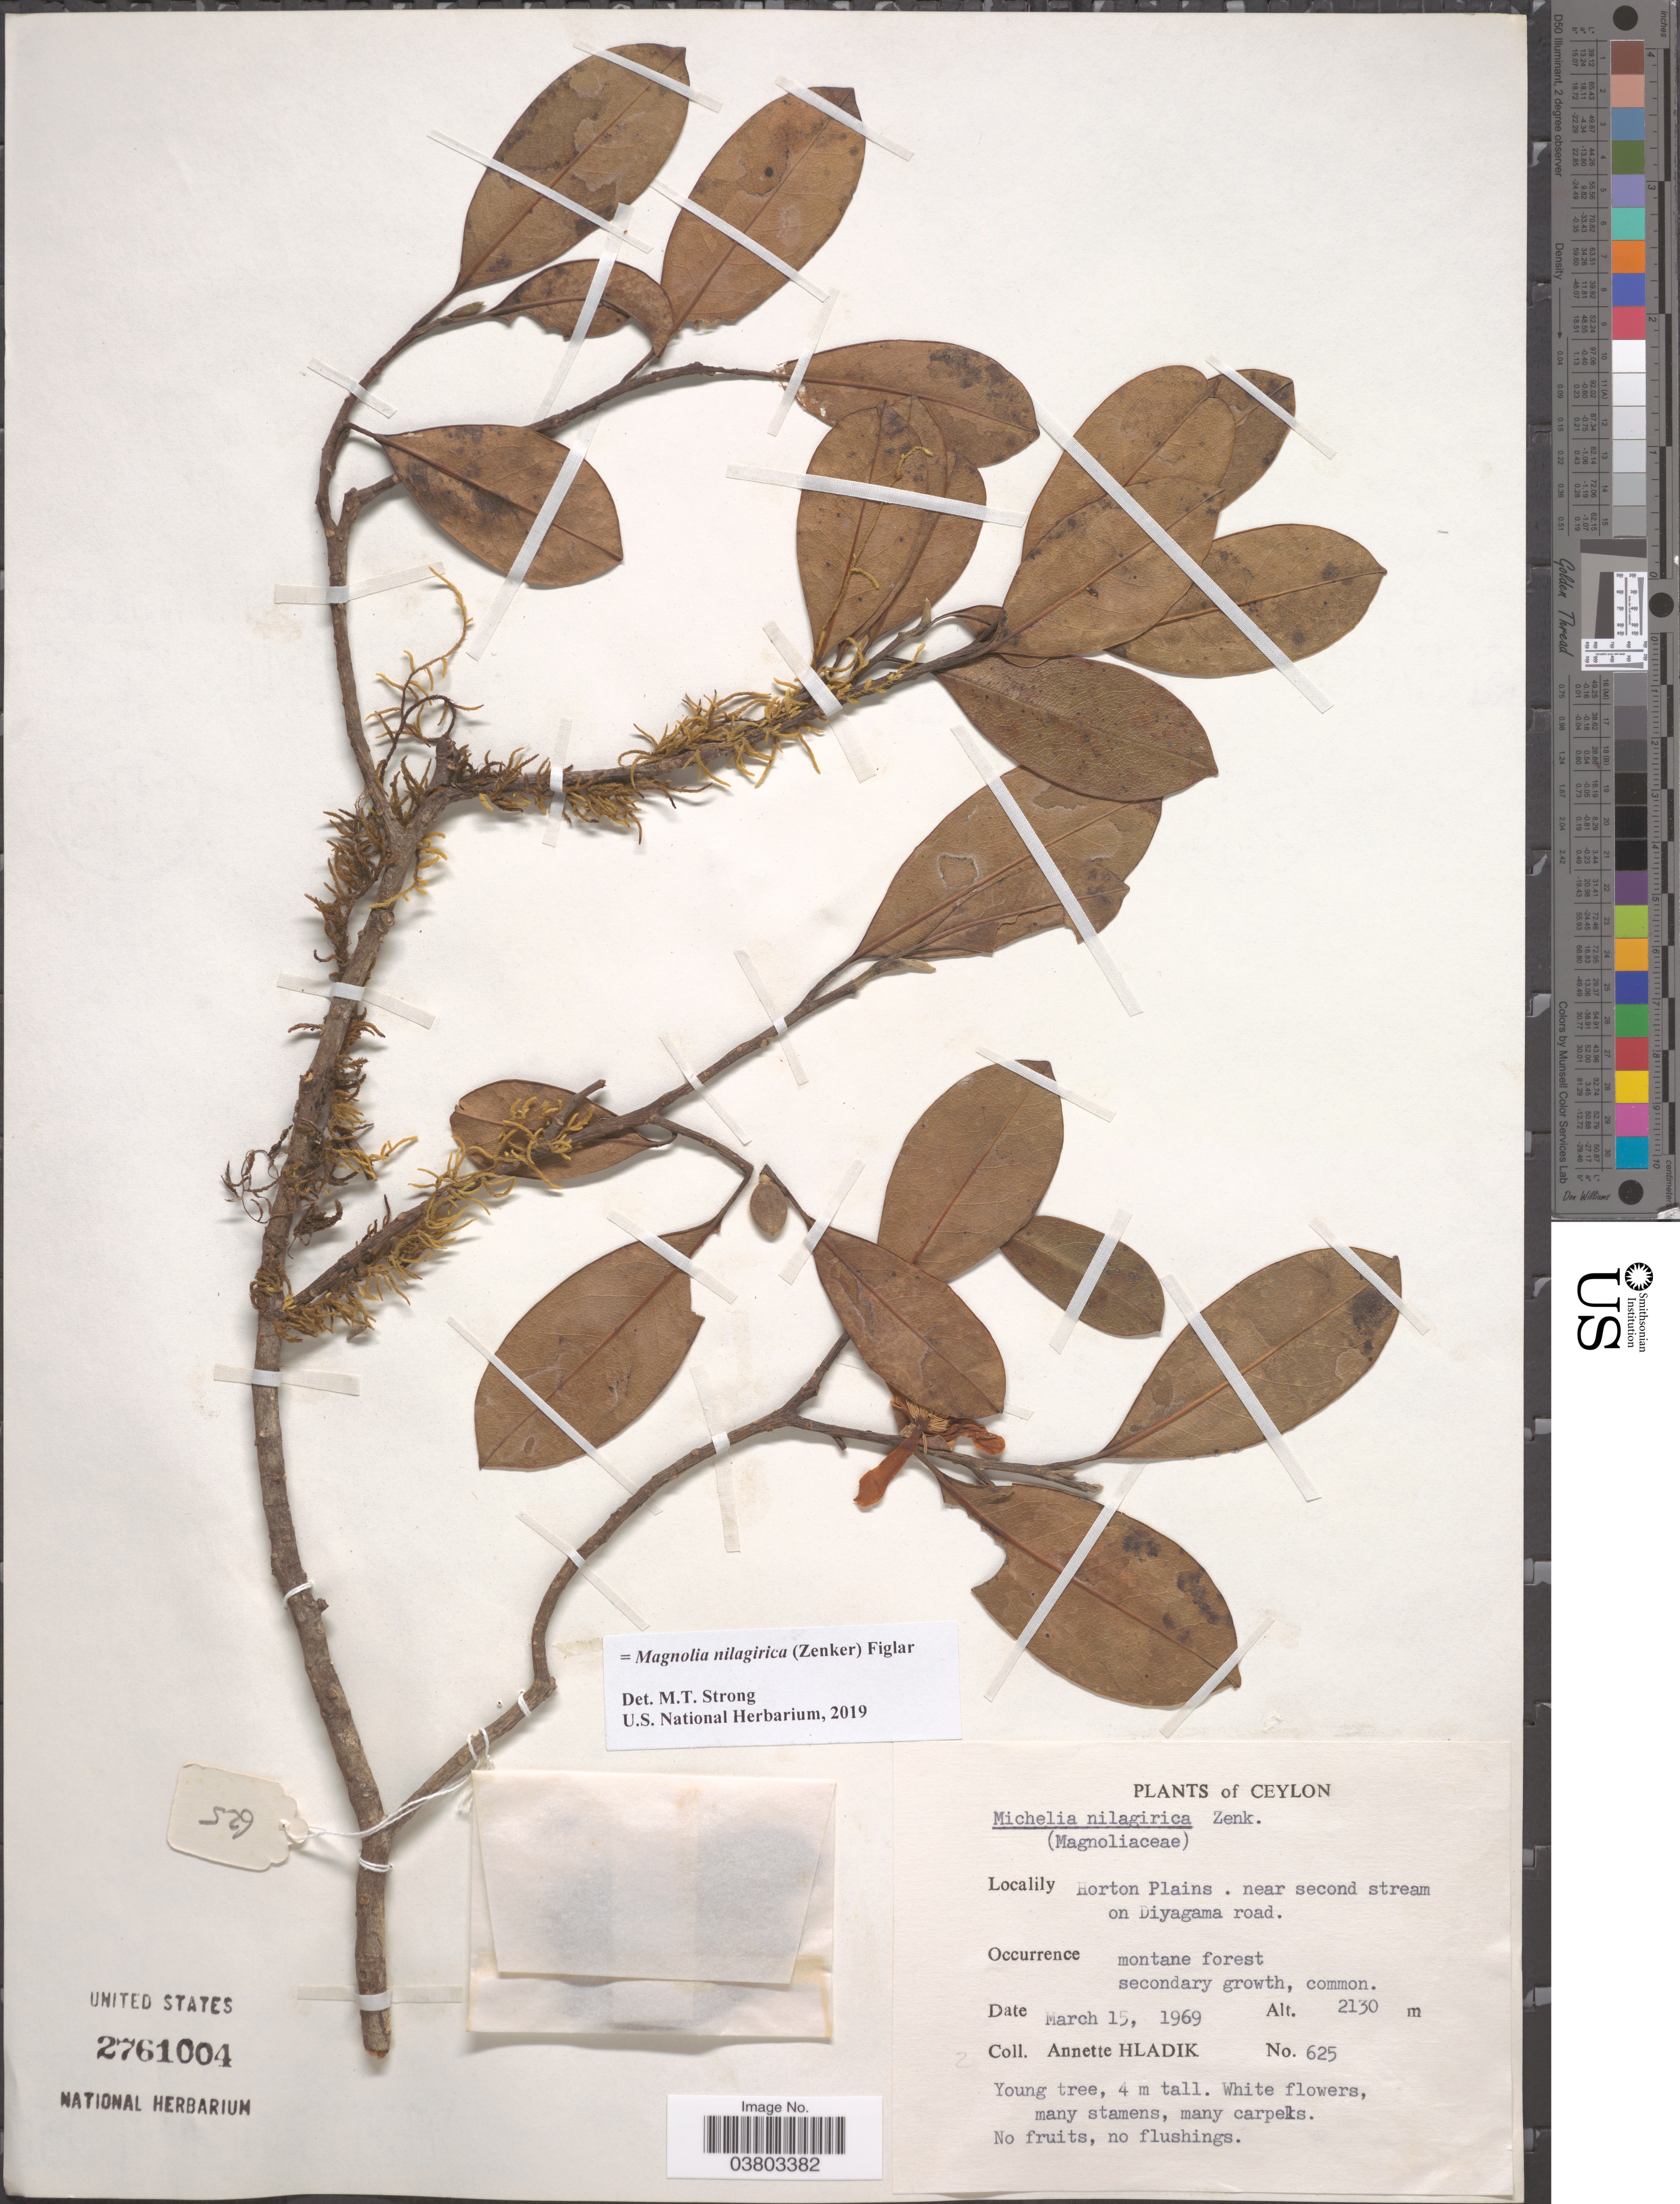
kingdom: Plantae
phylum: Tracheophyta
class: Magnoliopsida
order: Magnoliales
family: Magnoliaceae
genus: Magnolia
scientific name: Magnolia nilagirica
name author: (Zenker) Figlar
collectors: A. Hladik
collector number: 625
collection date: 1969-03-15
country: Sri Lanka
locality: Ceylon. Horton Plains. Near second stream on Diyagam road.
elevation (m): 2130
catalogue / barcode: US 2761004